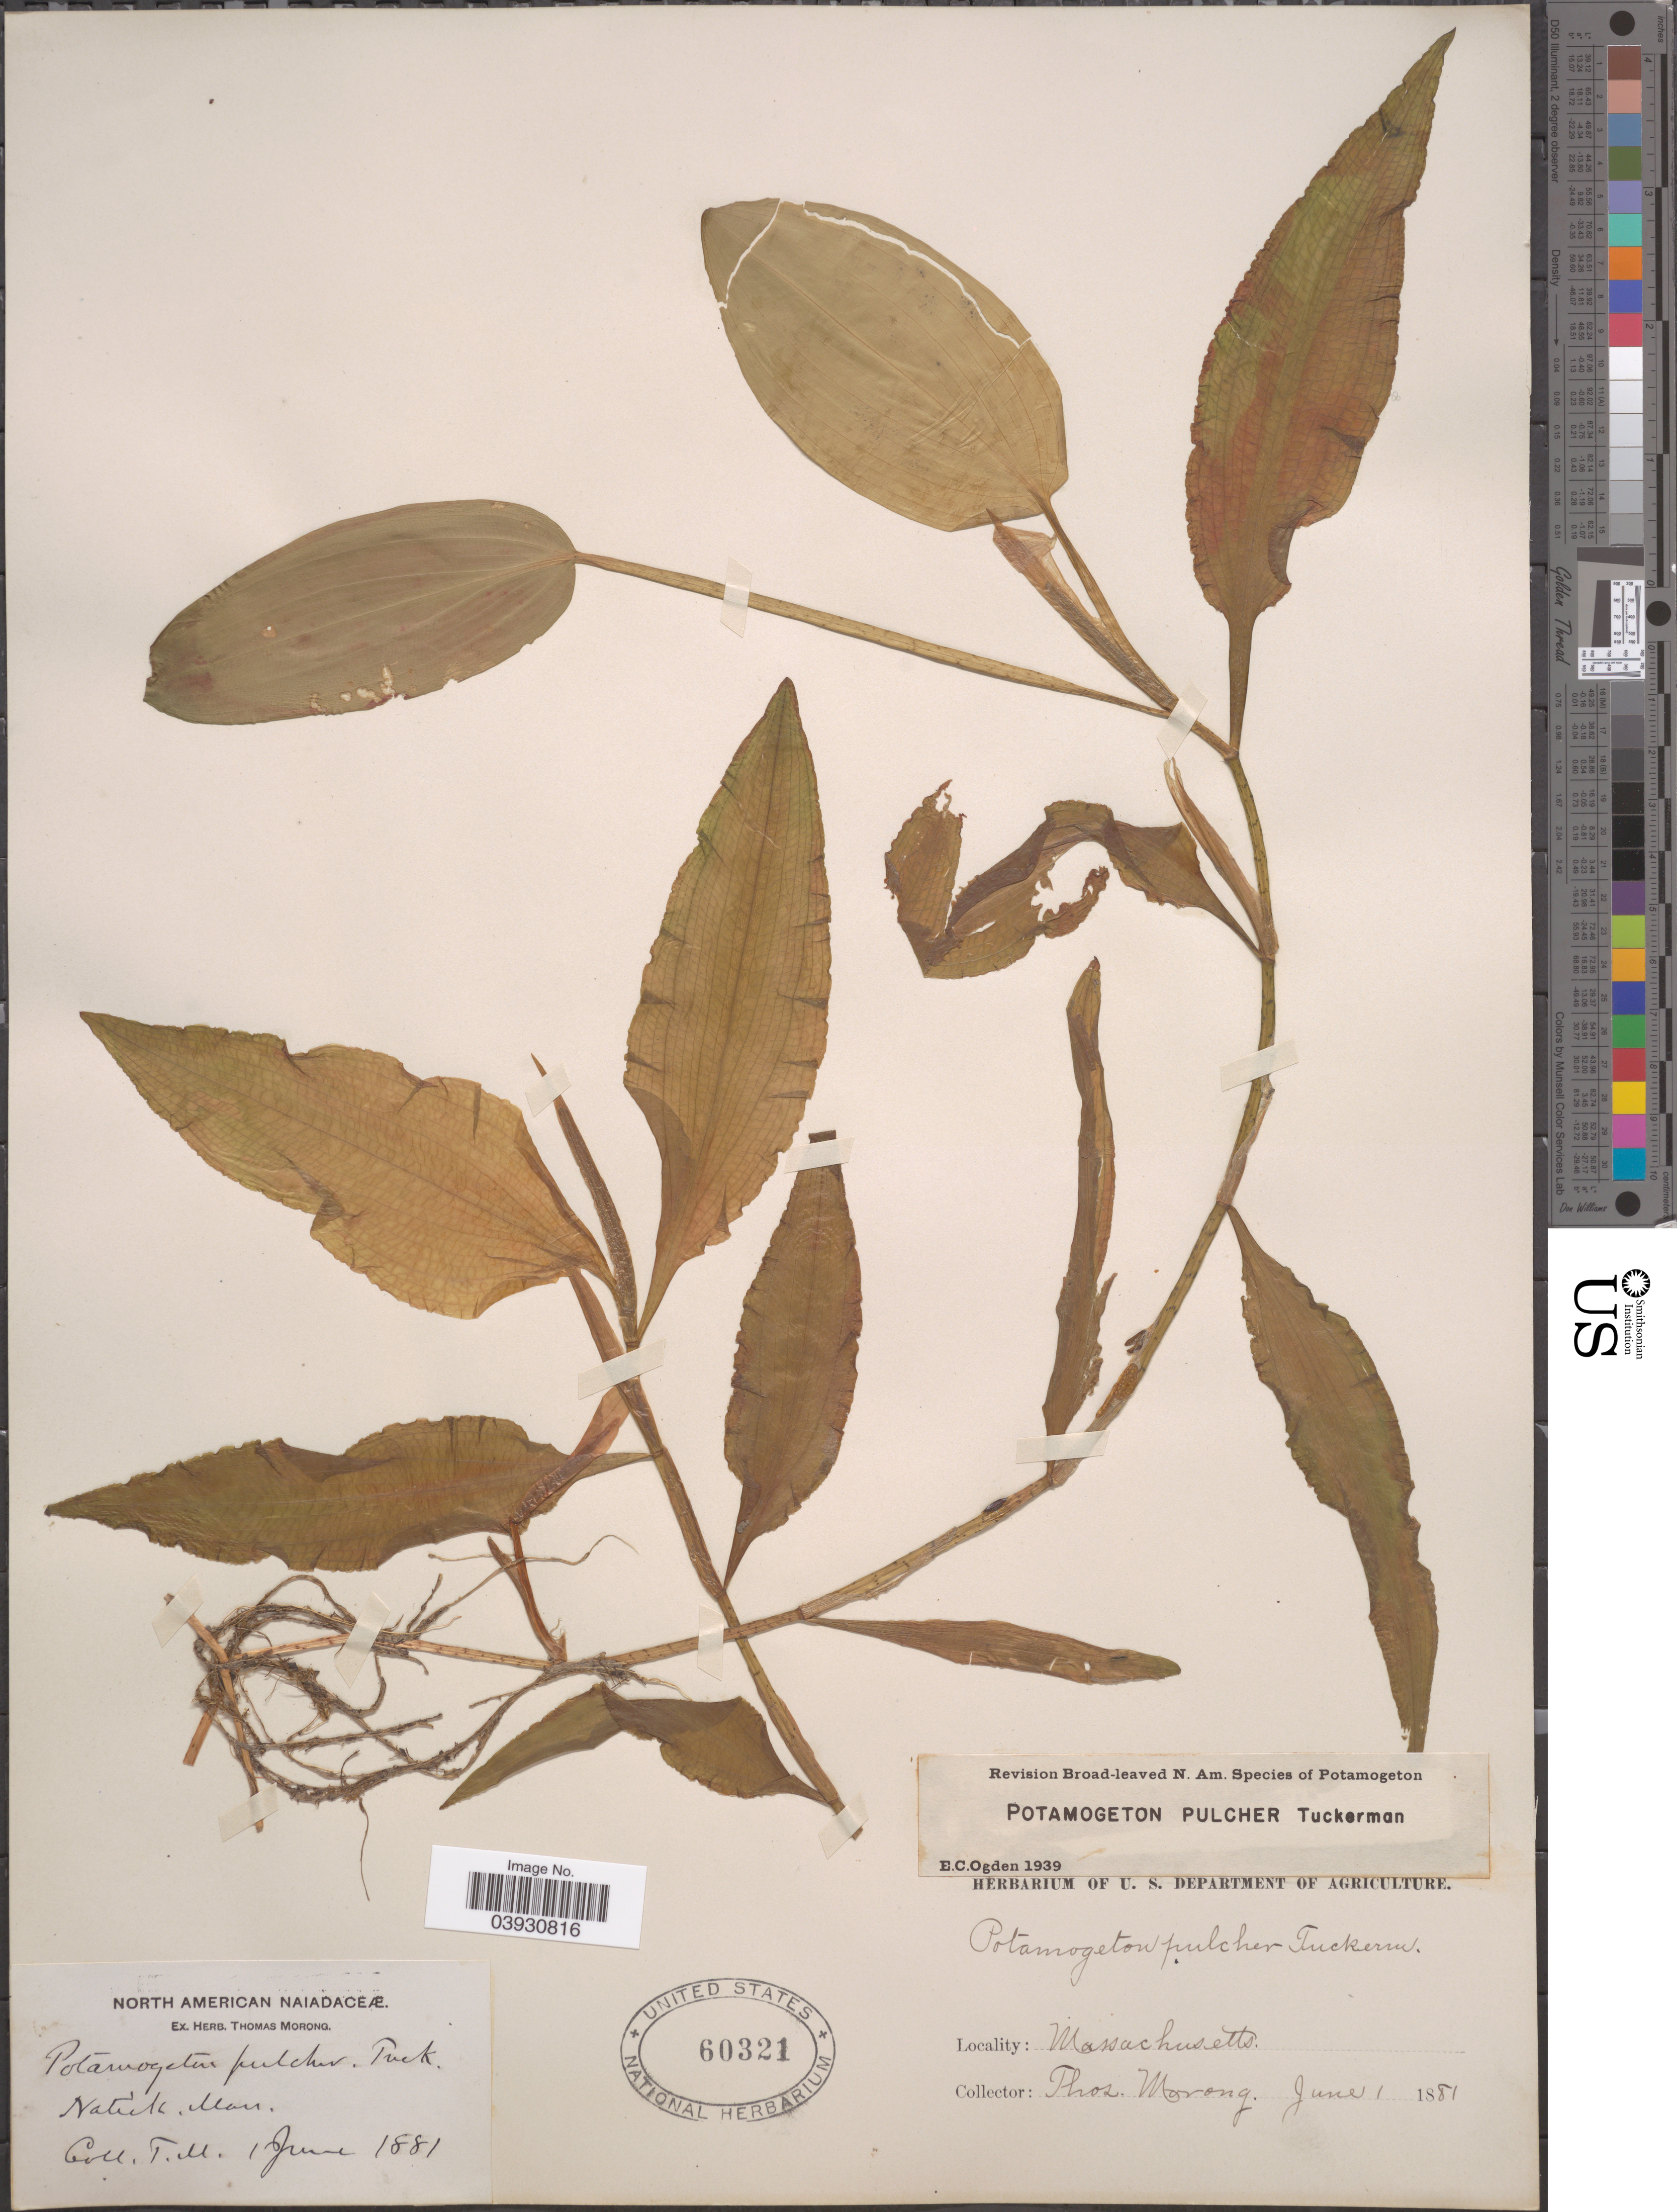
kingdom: Plantae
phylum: Tracheophyta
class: Liliopsida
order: Alismatales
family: Potamogetonaceae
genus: Potamogeton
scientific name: Potamogeton pulcher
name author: Tuck.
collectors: ex herb. T. Morong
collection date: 1881-06-01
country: United States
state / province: Massachusetts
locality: North American Naiadaceæ. Natuk.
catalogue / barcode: US 60321